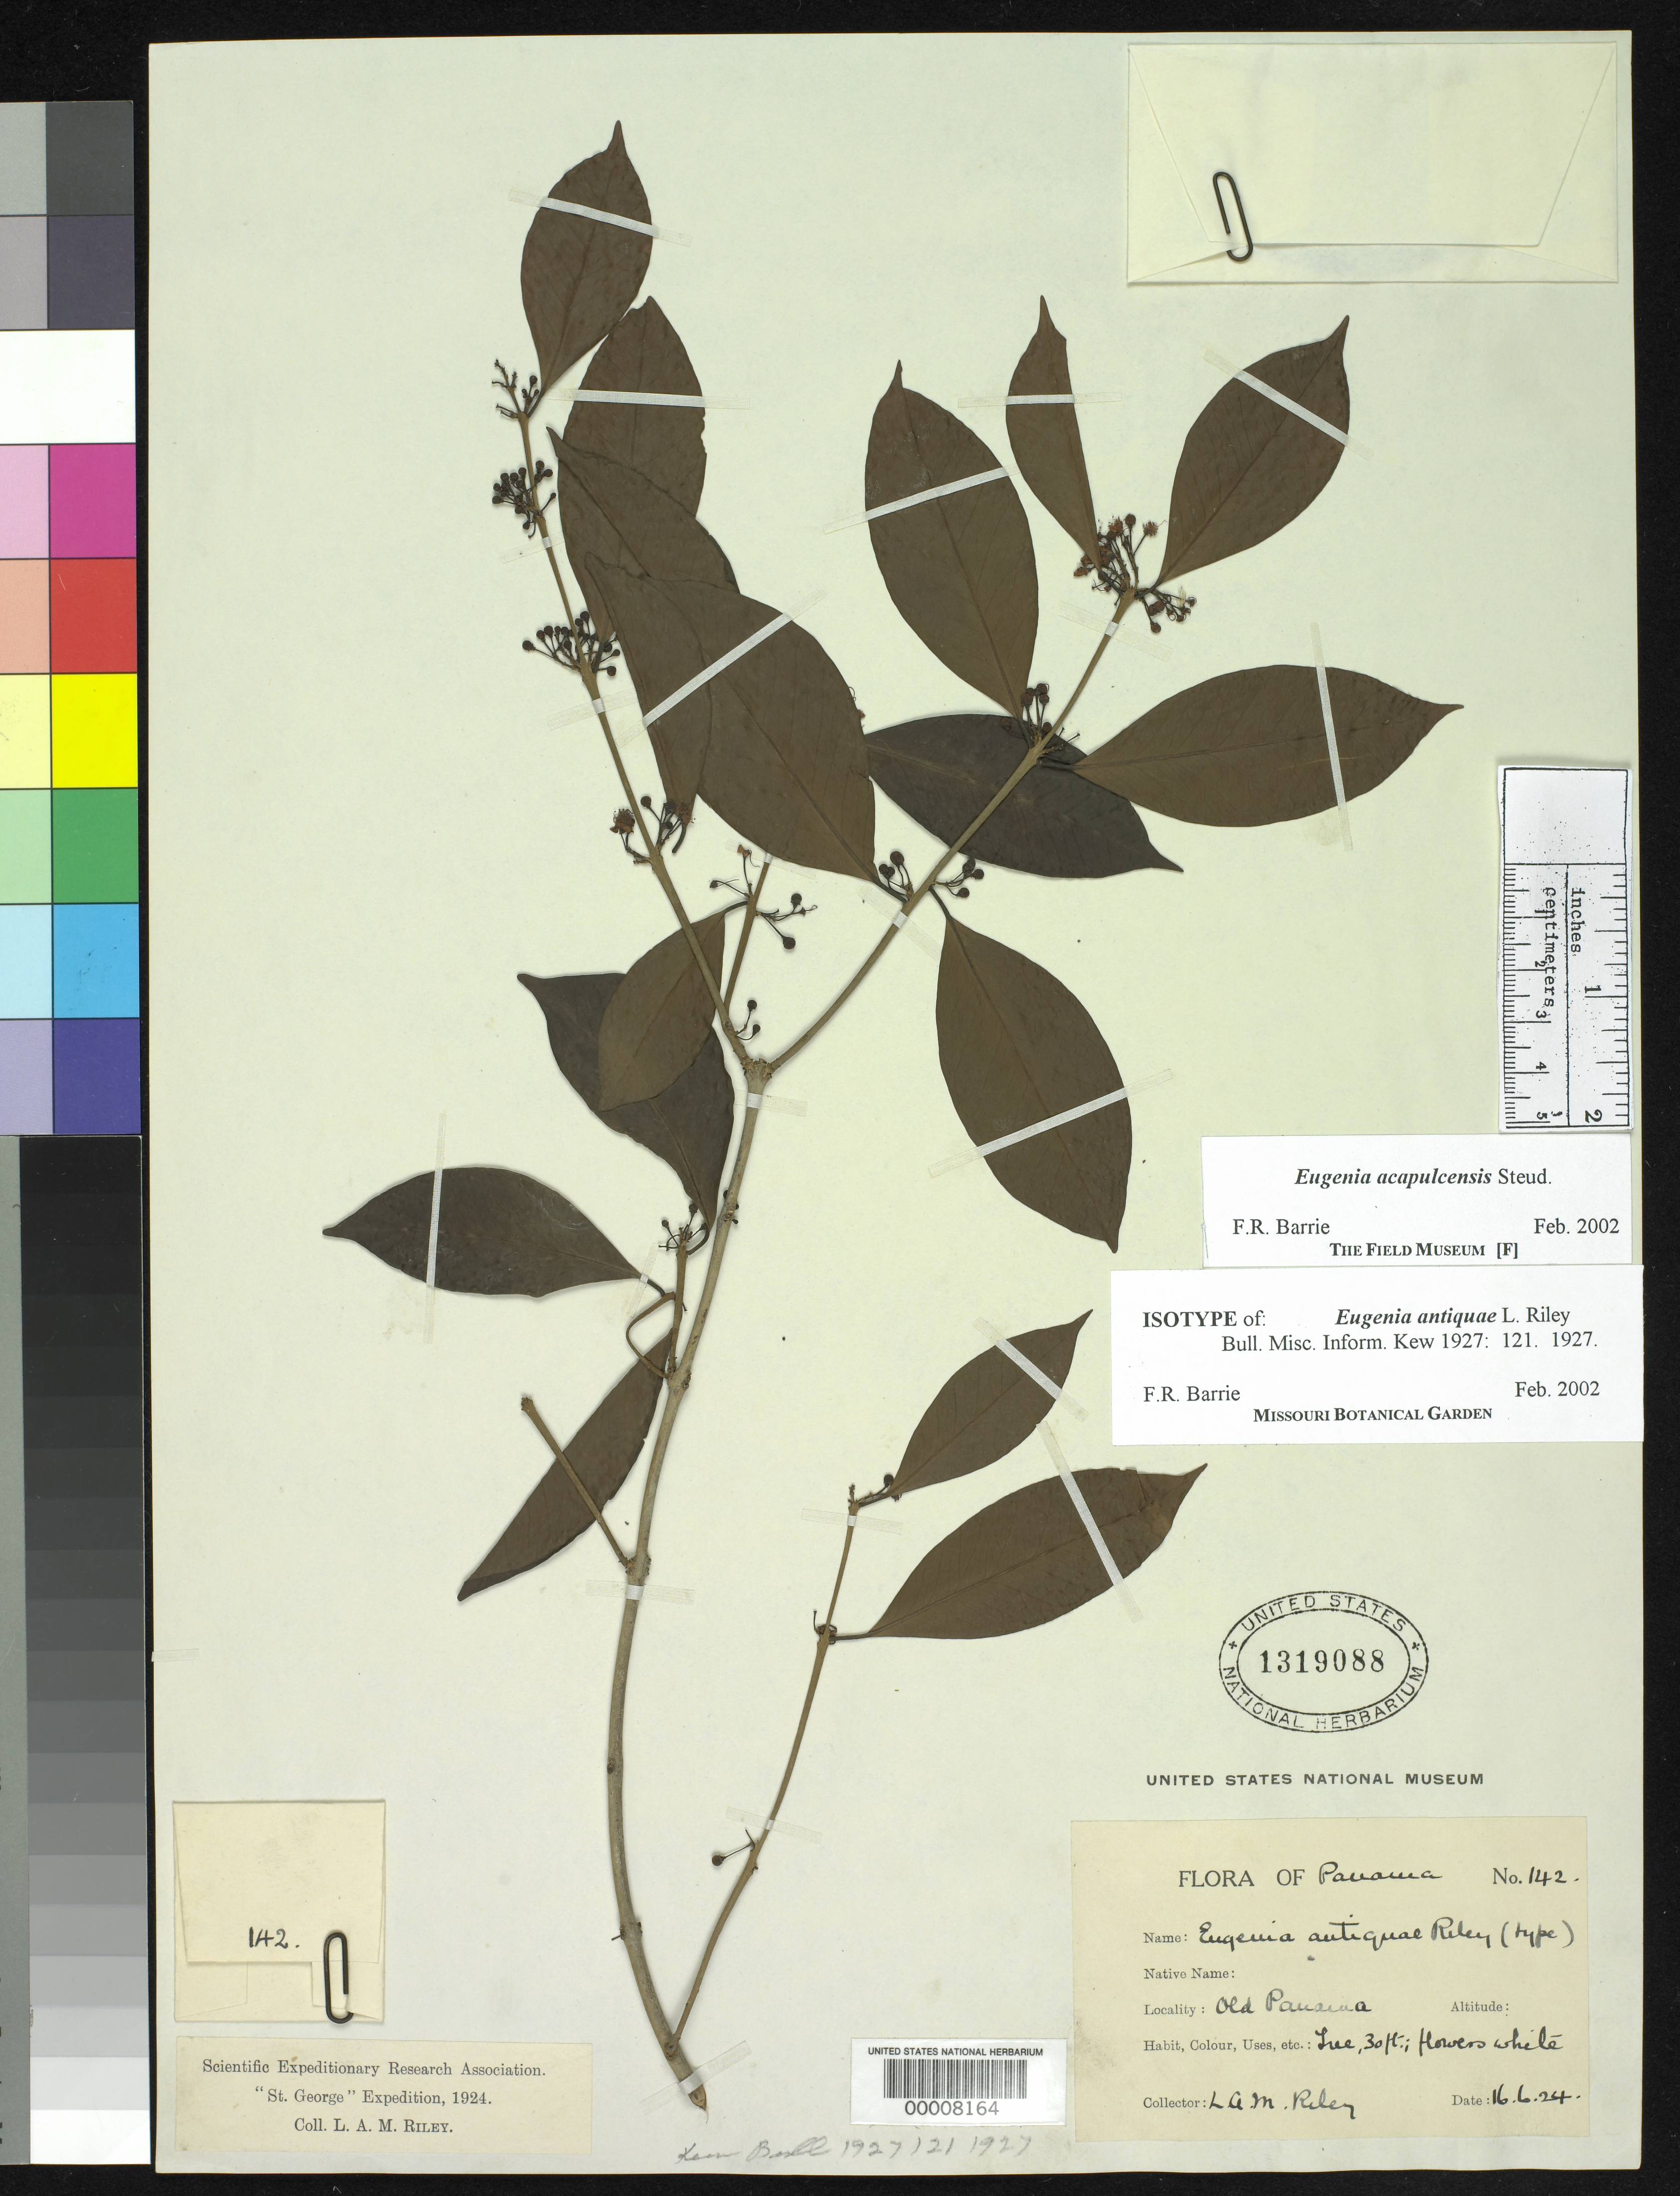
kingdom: Plantae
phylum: Tracheophyta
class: Magnoliopsida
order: Myrtales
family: Myrtaceae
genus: Eugenia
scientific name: Eugenia antiquae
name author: L. Riley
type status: Isotype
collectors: L. A. M. Riley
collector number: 142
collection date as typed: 16 Jun 1924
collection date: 1924-06-16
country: Panama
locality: Old Panama.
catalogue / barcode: US 1319088